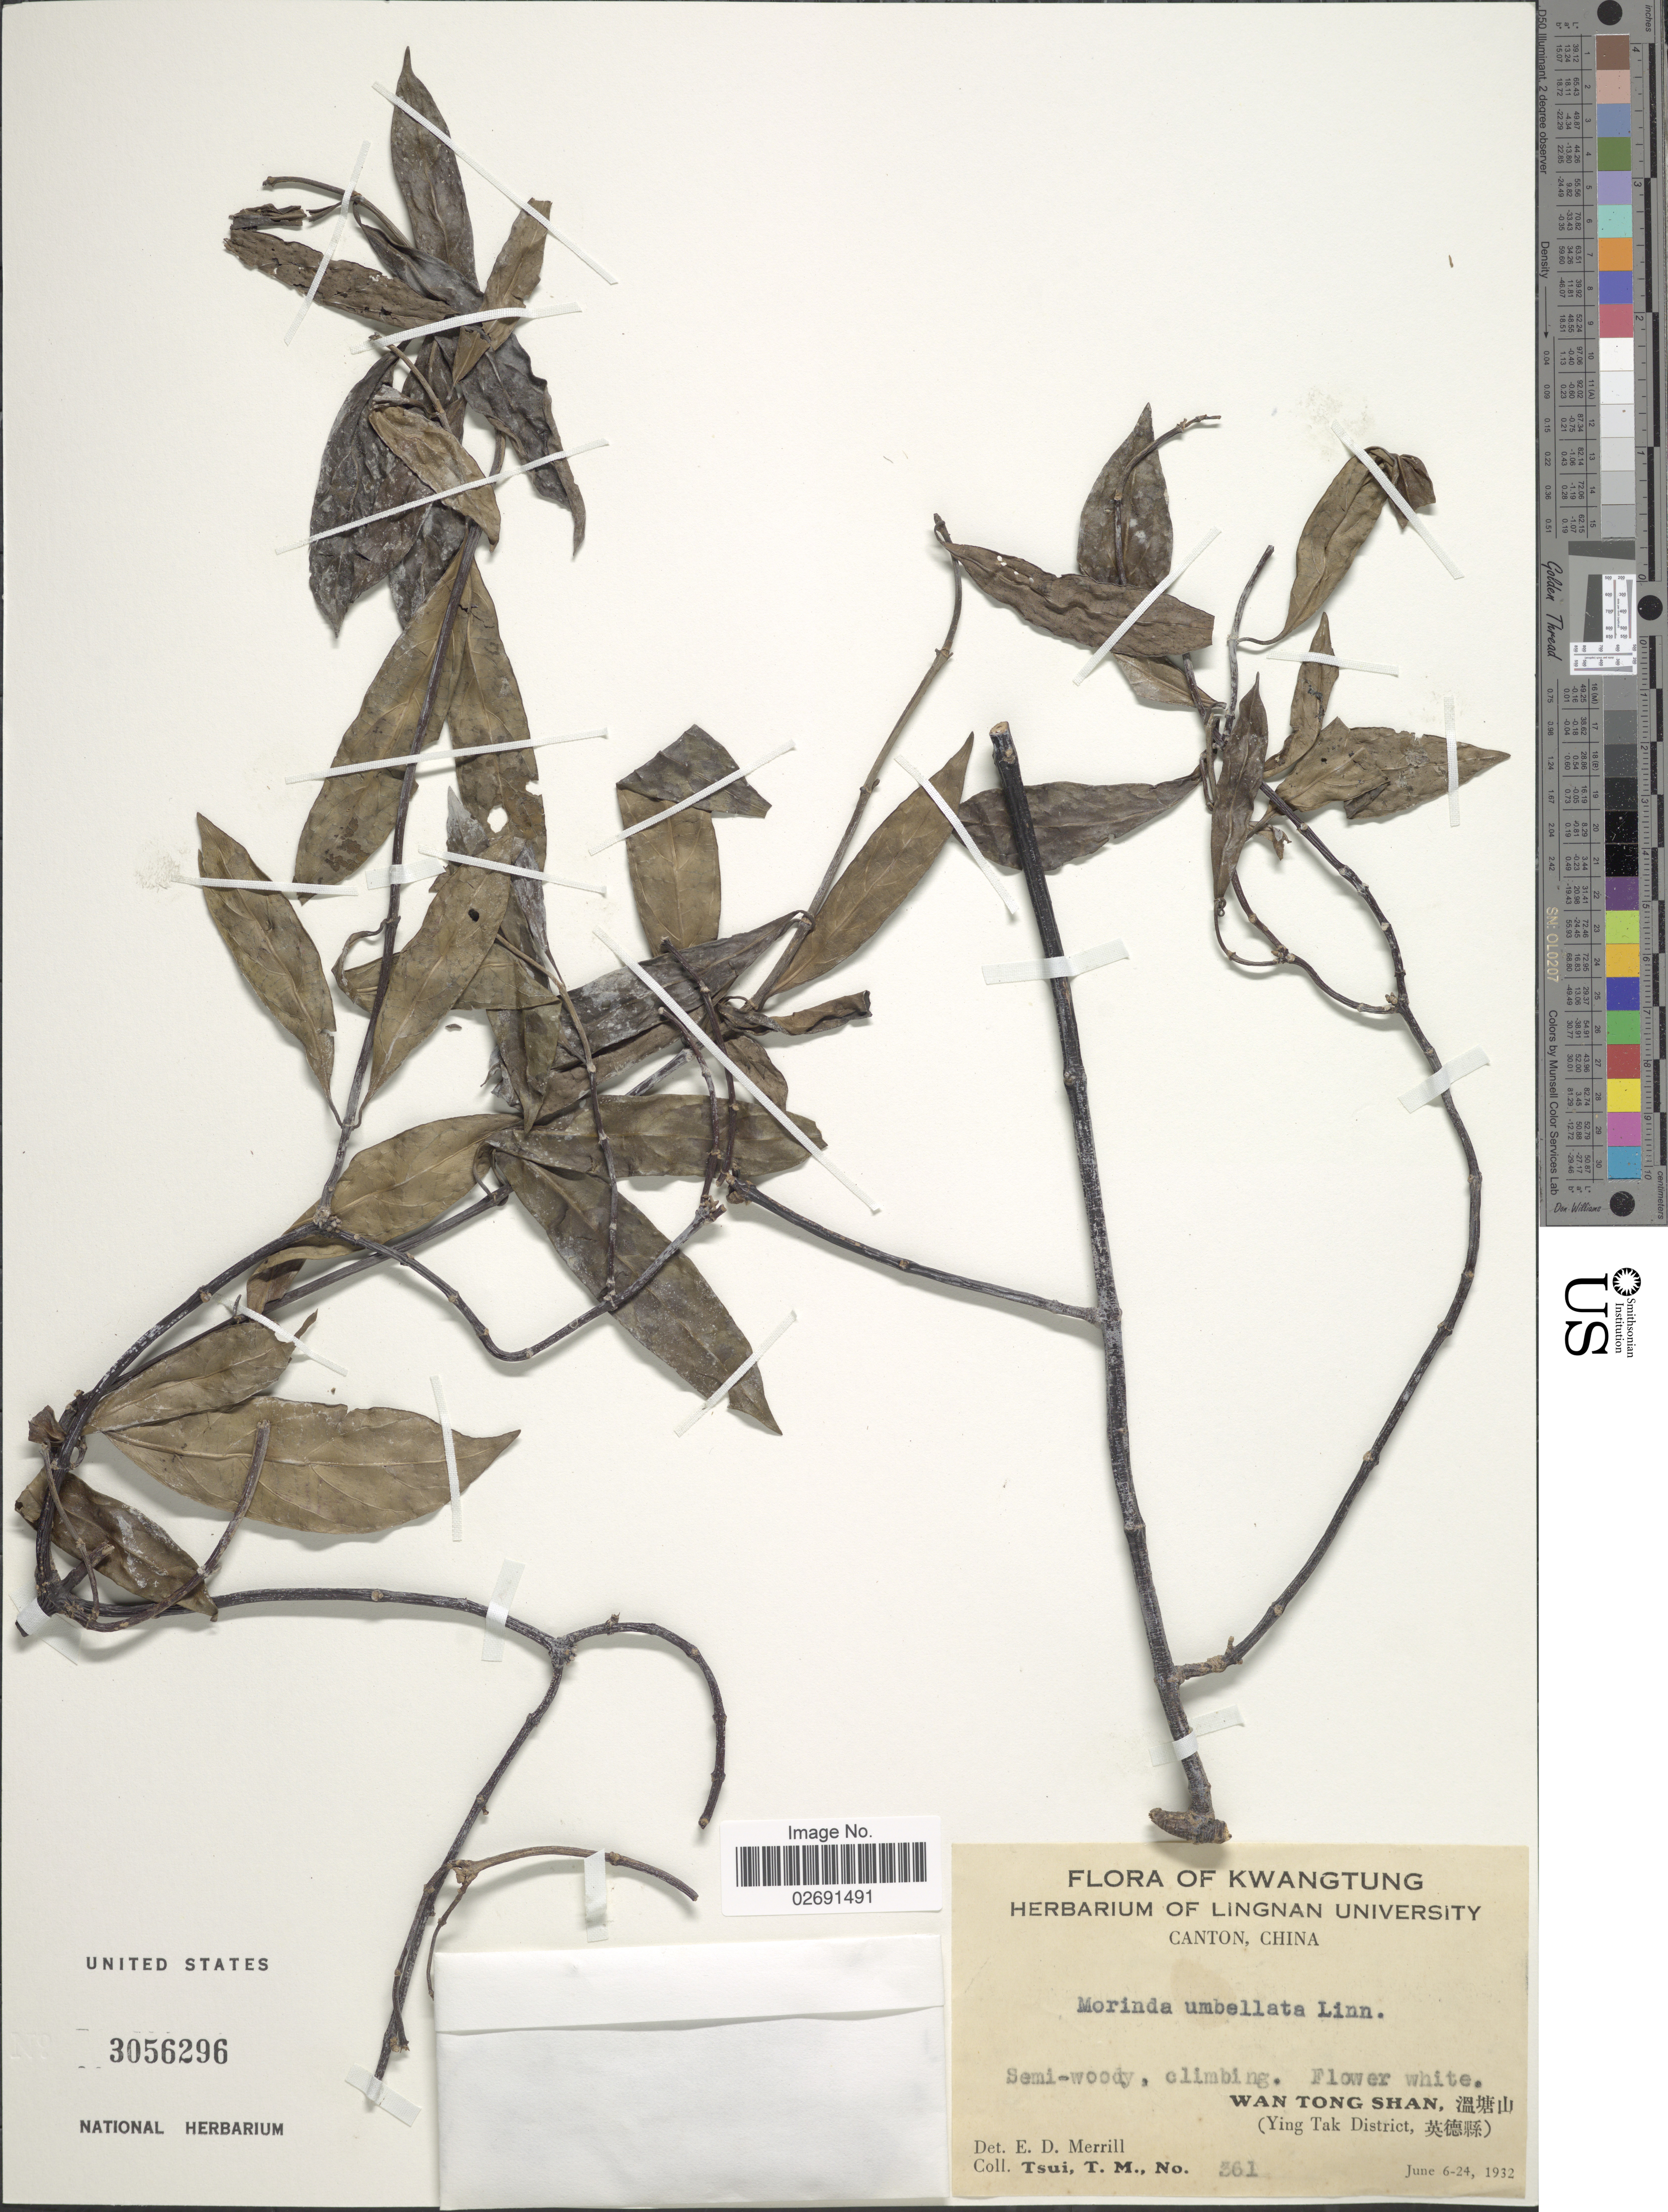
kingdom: Plantae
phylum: Tracheophyta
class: Magnoliopsida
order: Gentianales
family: Rubiaceae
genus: Gynochthodes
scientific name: Gynochthodes umbellata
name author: (L.) Razafim. & B. Bremer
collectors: T. Tsui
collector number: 361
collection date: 1932-06-06/1932-06-24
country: China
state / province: Guangdong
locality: Kwangtung, Wang Tong Shan (Ying Tak District)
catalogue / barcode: US 3056296